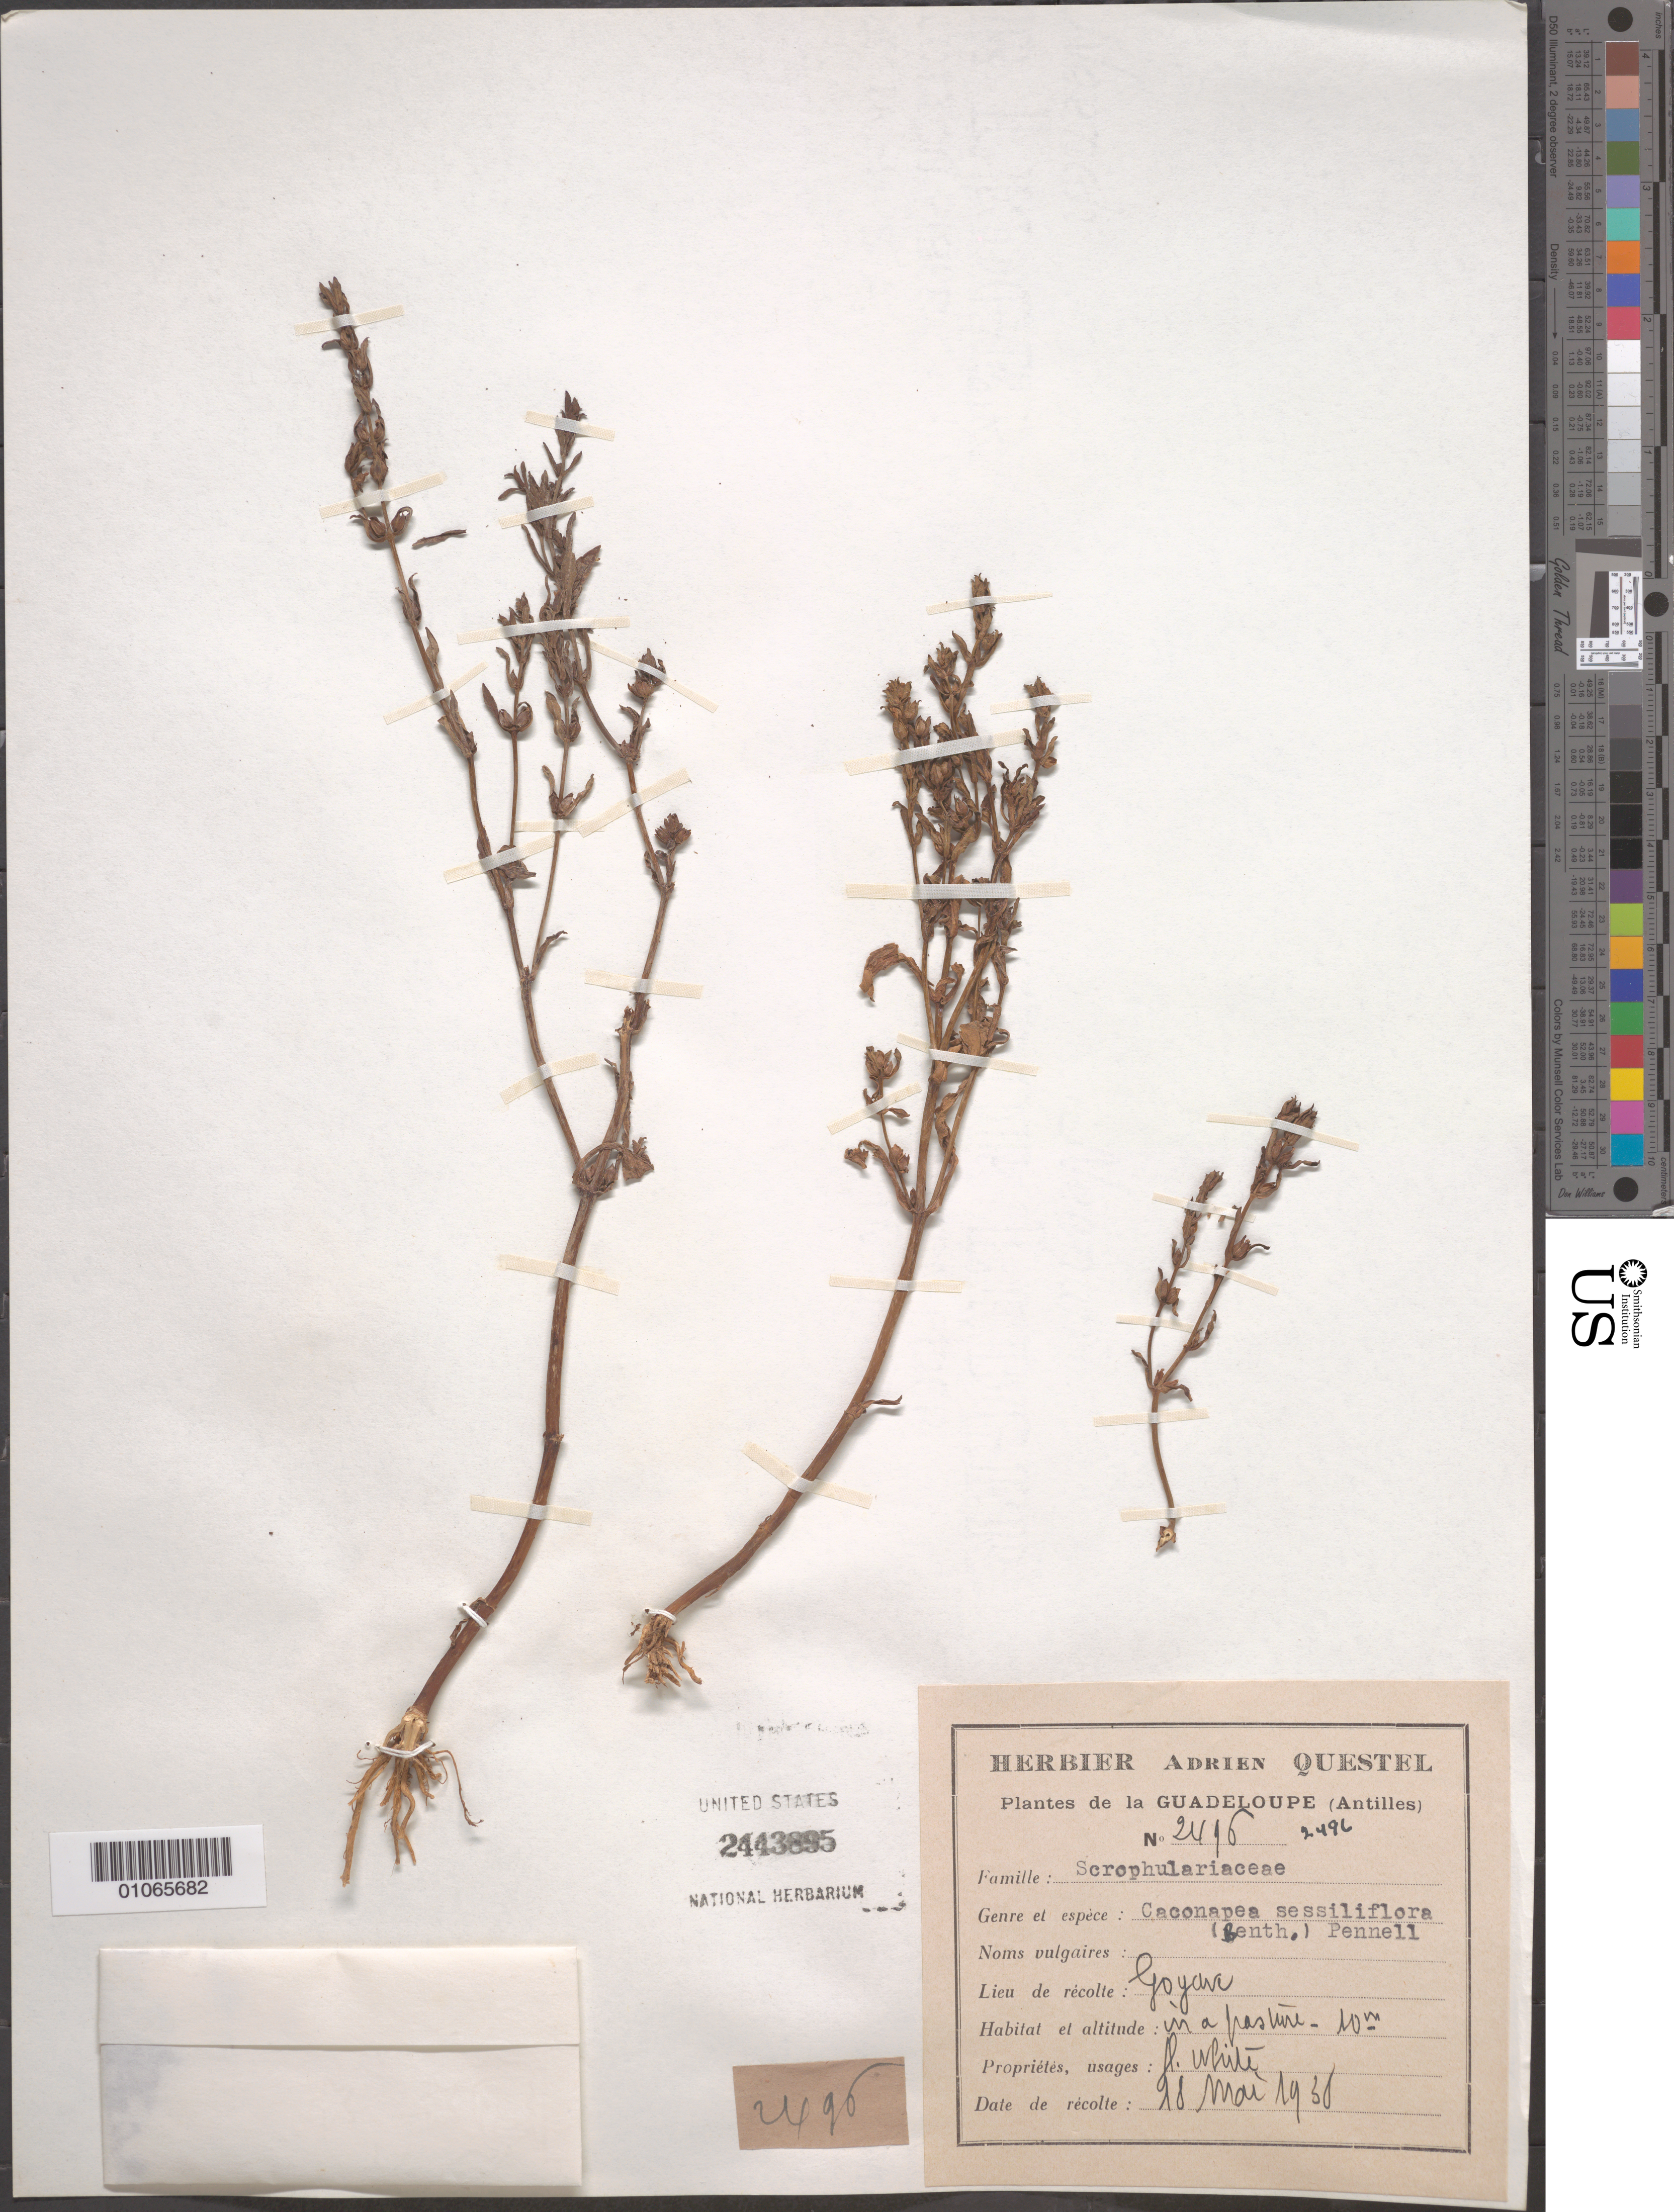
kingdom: Plantae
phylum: Tracheophyta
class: Magnoliopsida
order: Lamiales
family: Plantaginaceae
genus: Bacopa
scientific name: Bacopa sessiliflora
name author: (Benth.) Edwall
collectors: A. Questel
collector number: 2496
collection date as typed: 28 Mar 1938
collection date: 1938-03-28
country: Guadeloupe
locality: Goyar. In a pasture.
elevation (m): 10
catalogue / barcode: US 2443895